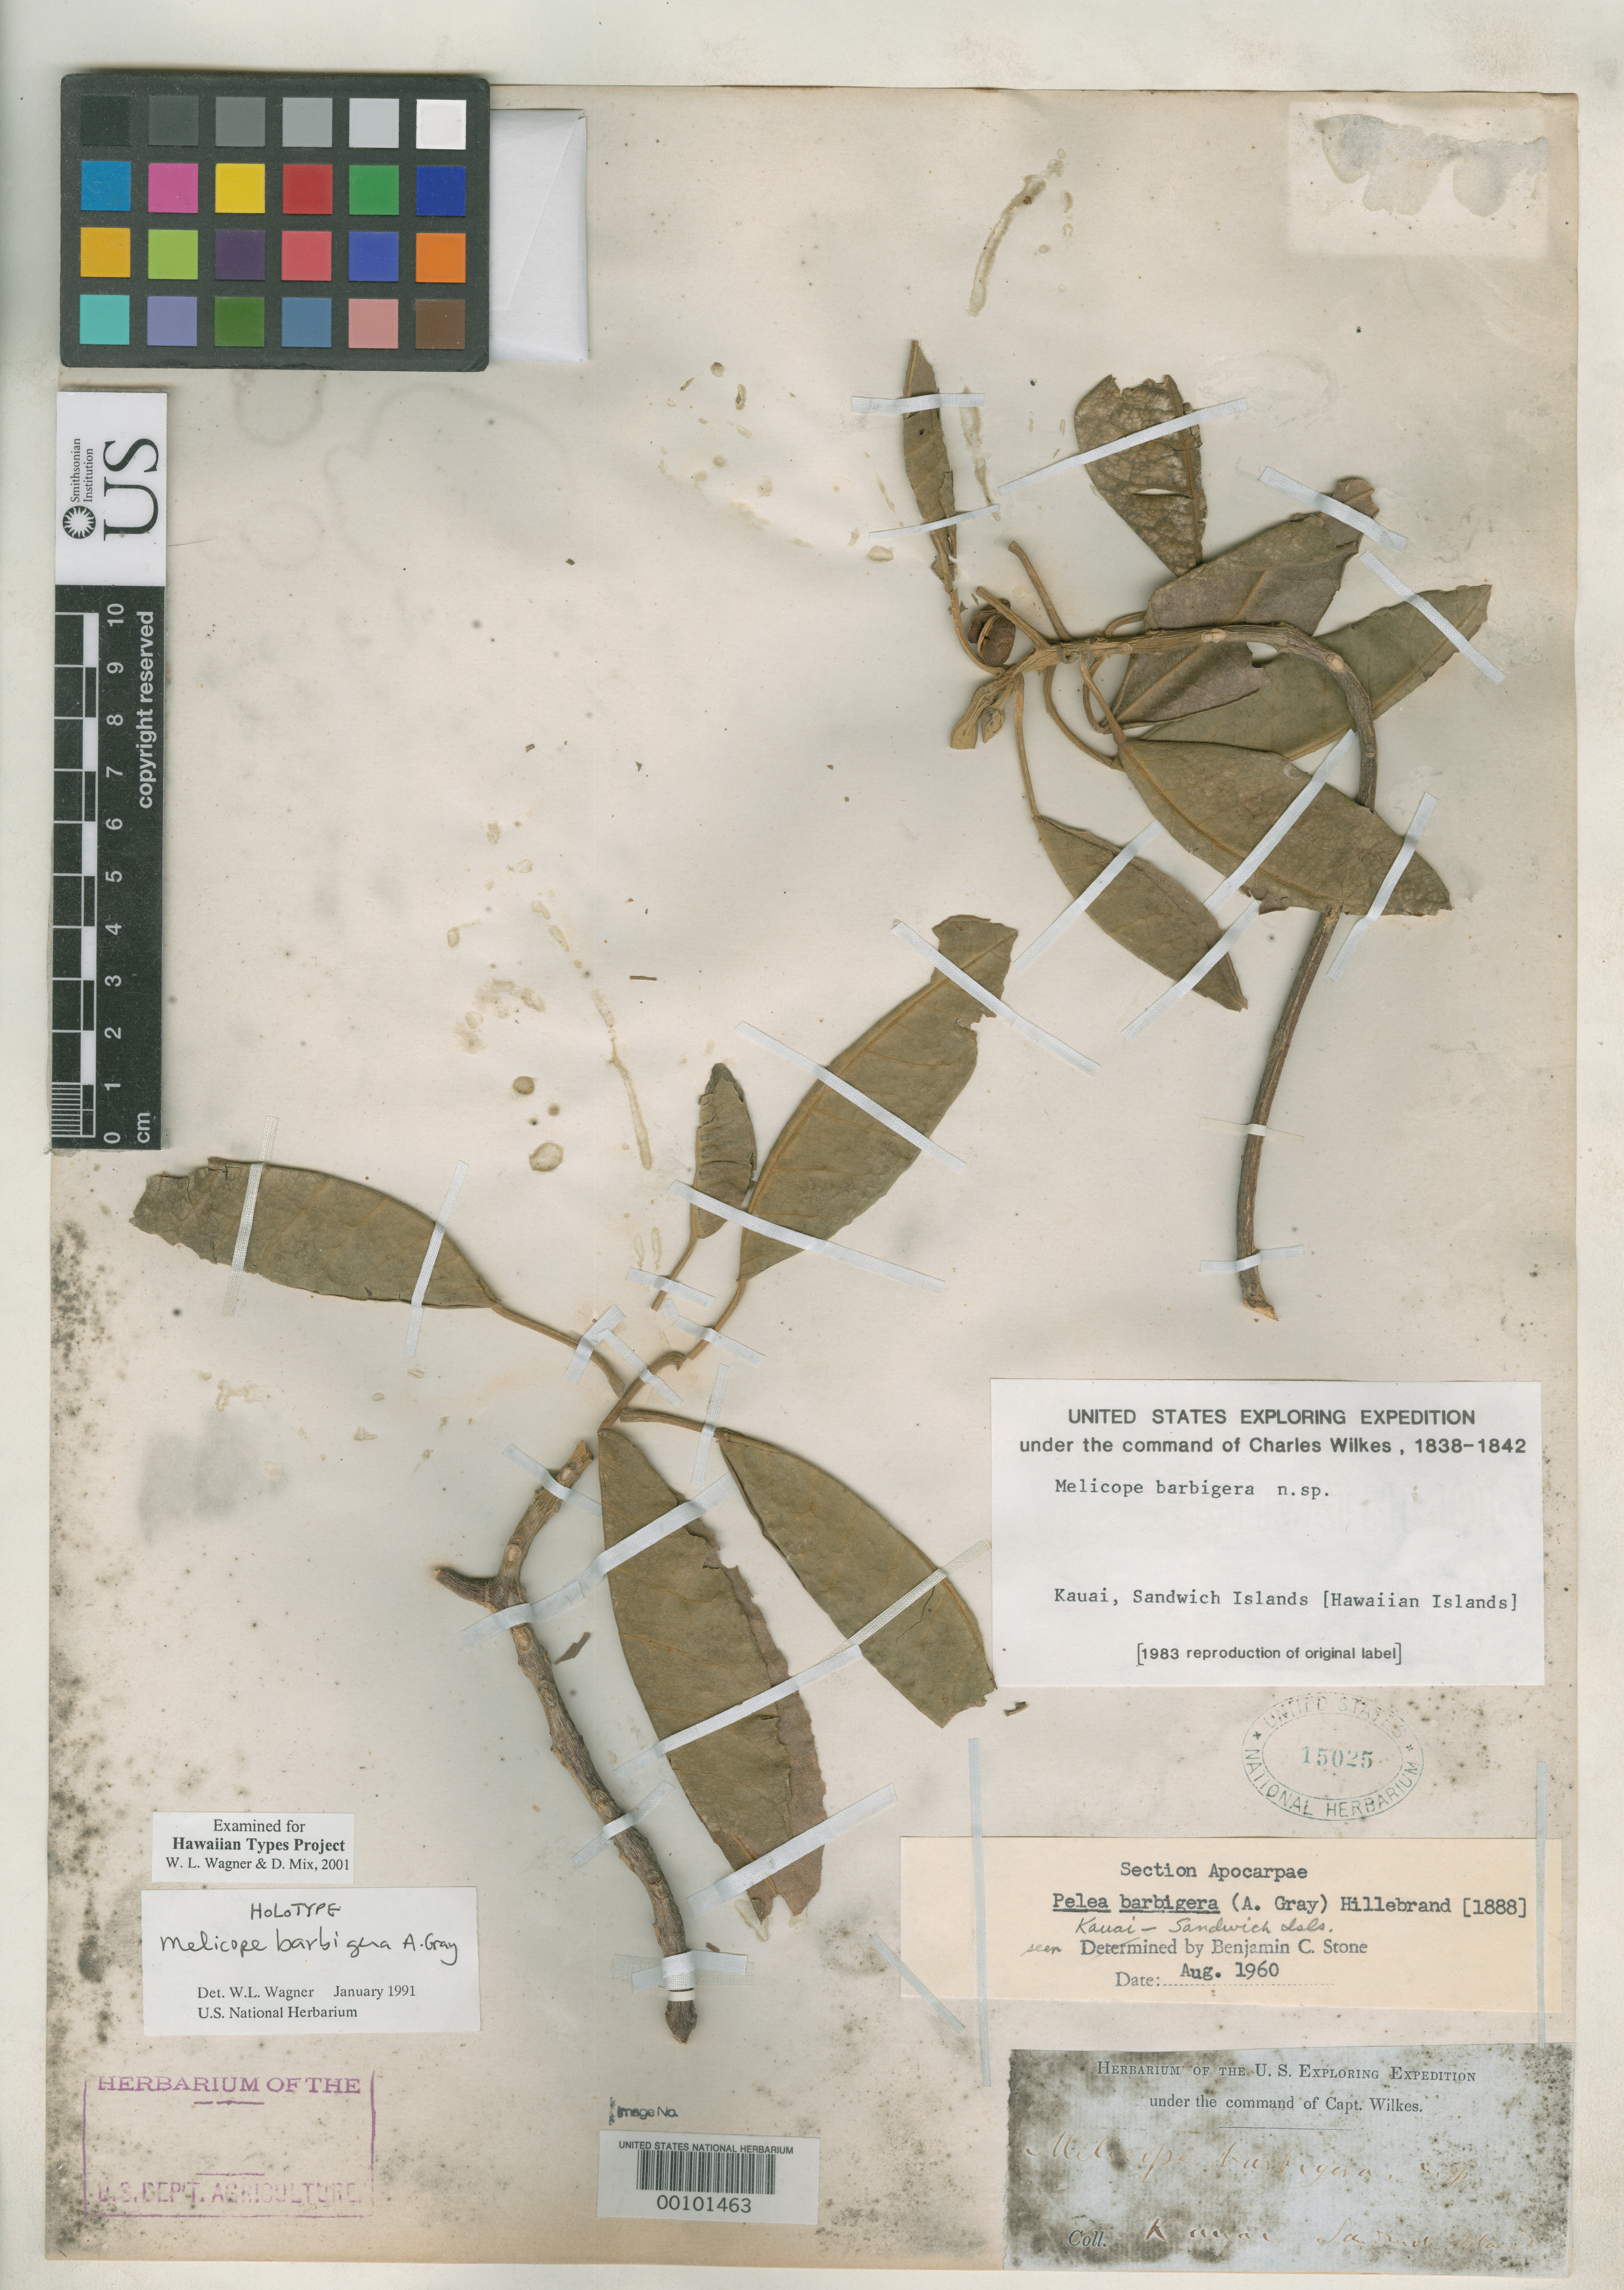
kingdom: Plantae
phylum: Tracheophyta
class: Magnoliopsida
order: Sapindales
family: Rutaceae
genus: Melicope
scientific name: Melicope barbigera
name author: A. Gray in Wilkes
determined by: Herbst, D. R.; Sohmer, S. H.; Wagner, W. L.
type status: Holotype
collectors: Wilkes Explor. Exped.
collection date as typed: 1838 to -- --- 1842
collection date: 1838/1842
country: United States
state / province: Hawaii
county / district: Kauai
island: Kaua'i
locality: Locality originally as Sandwich Islands.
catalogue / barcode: US 15025